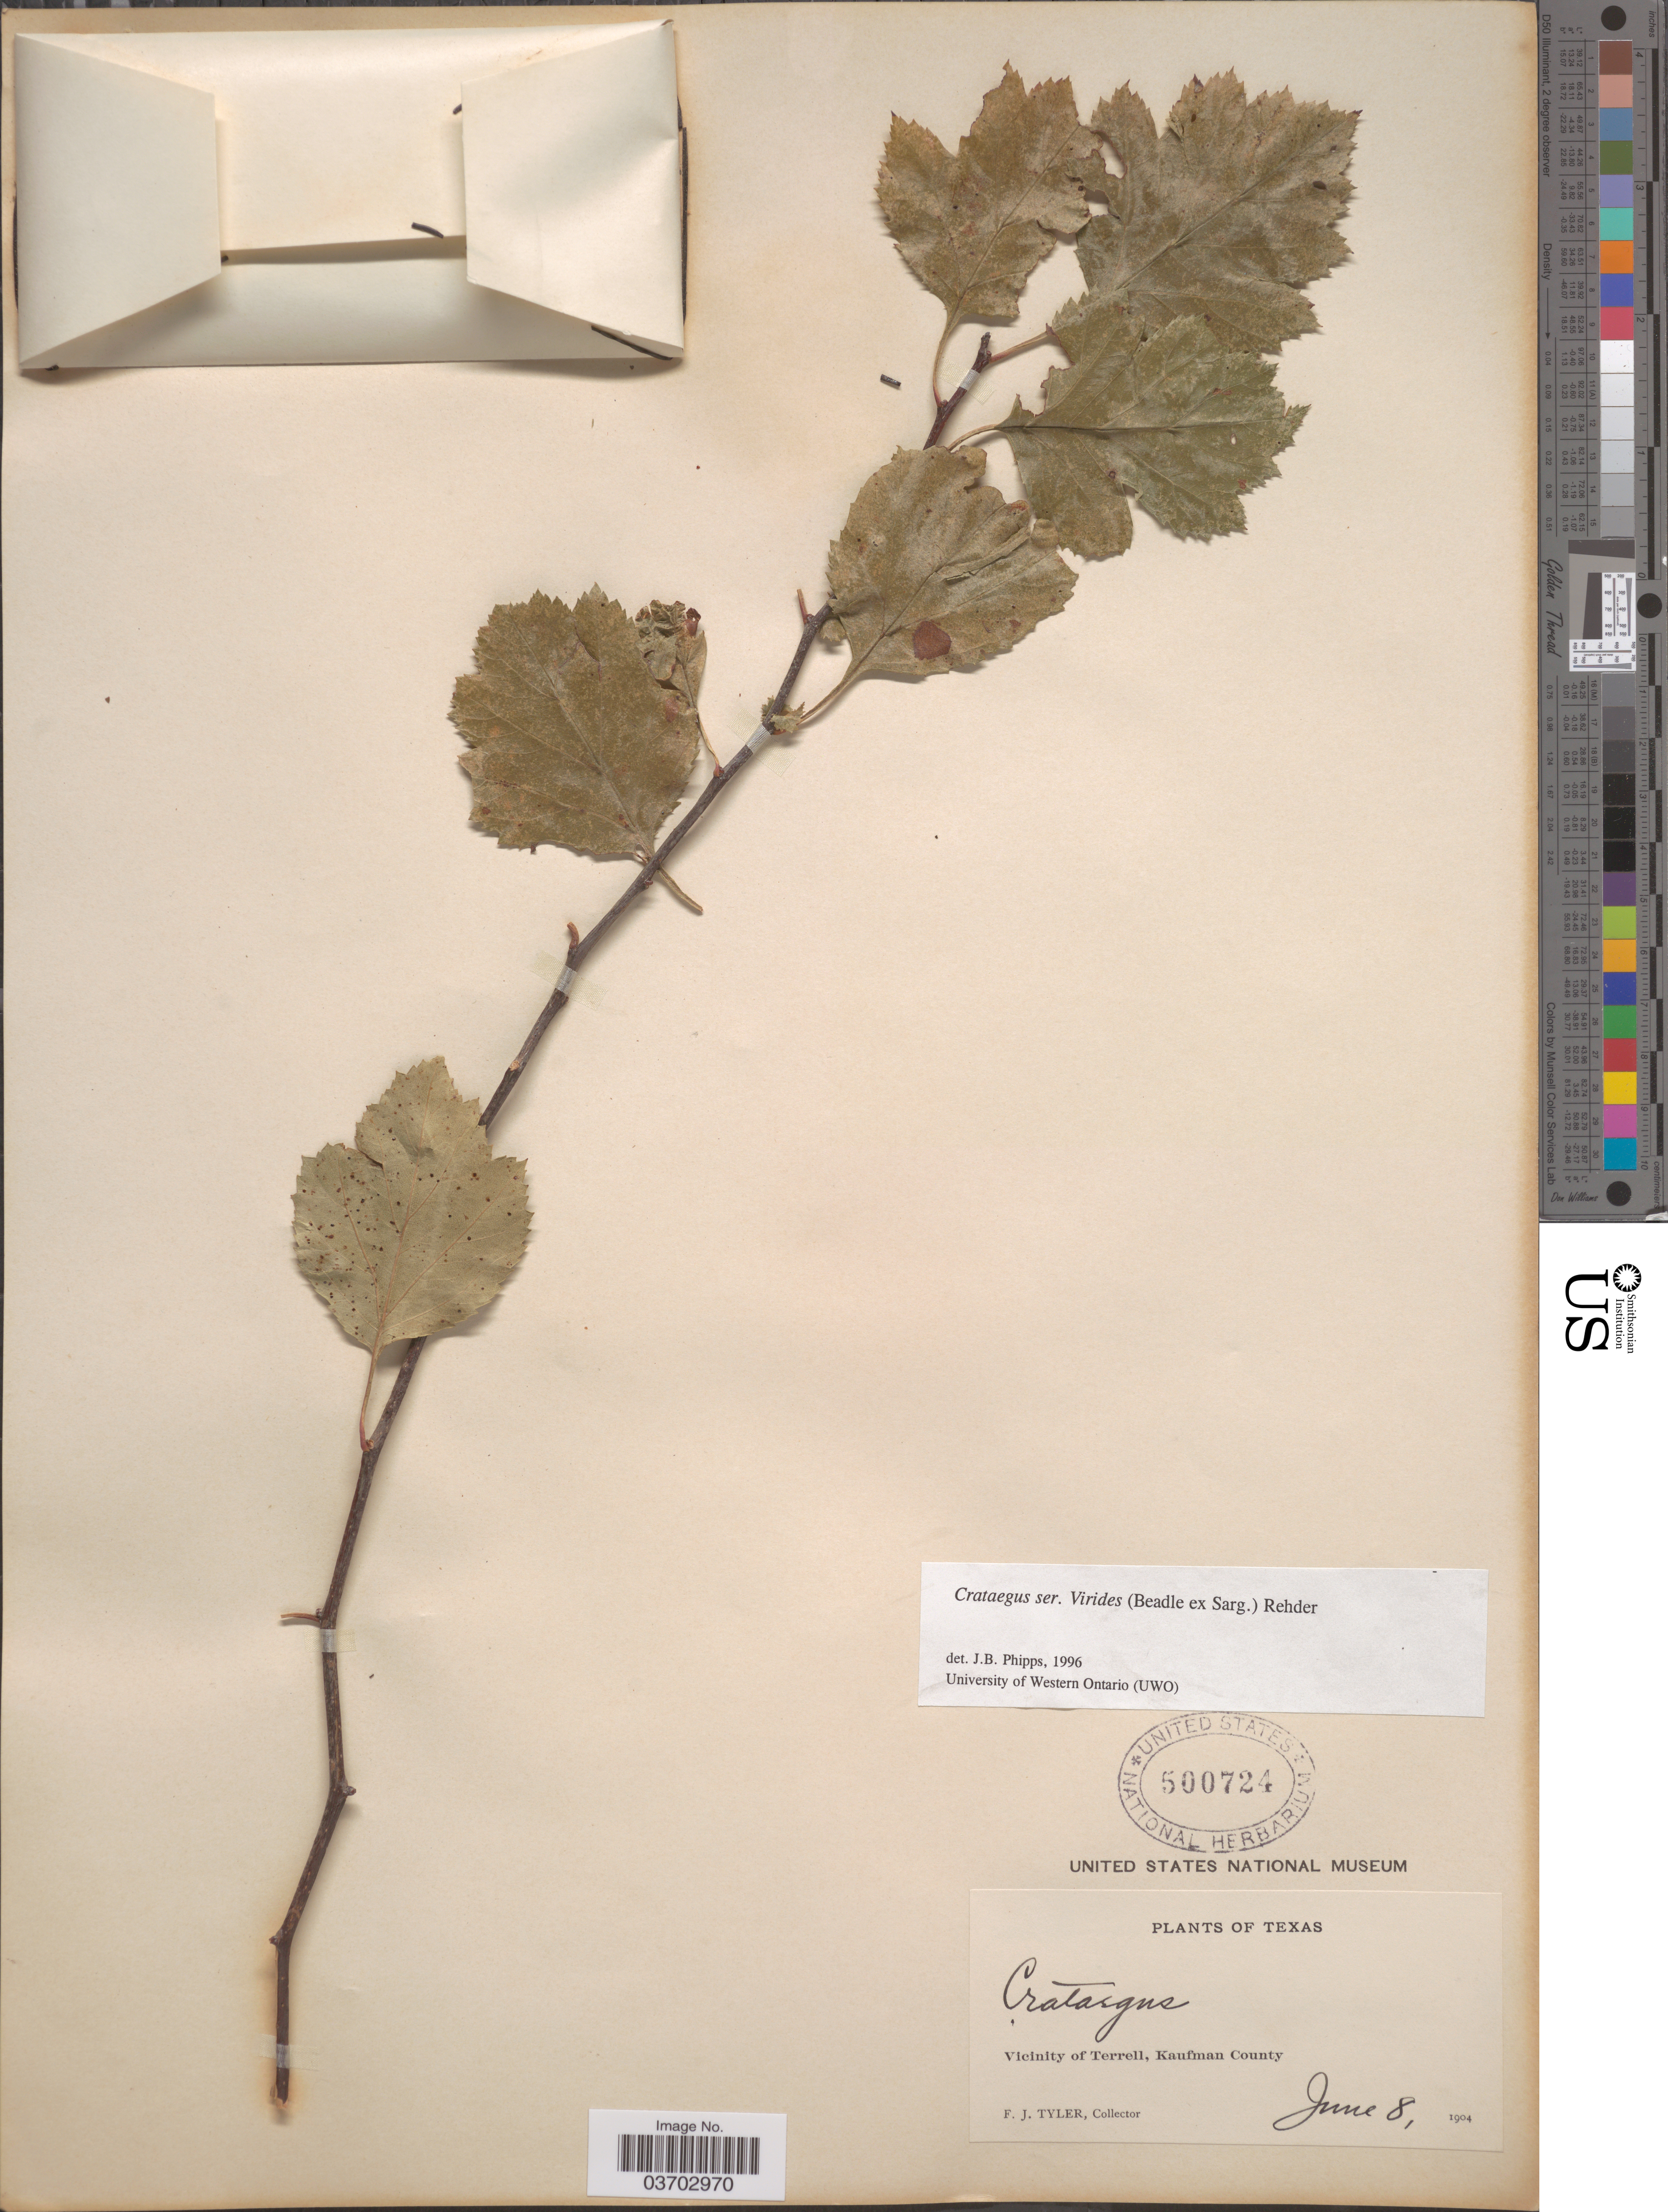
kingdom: Plantae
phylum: Tracheophyta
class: Magnoliopsida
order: Rosales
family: Rosaceae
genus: Crataegus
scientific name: Crataegus sp.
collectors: F. Tyler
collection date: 1904-06-08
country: United States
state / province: Texas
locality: Vicinity of Terrell, Kaufman County.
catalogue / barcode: US 500724